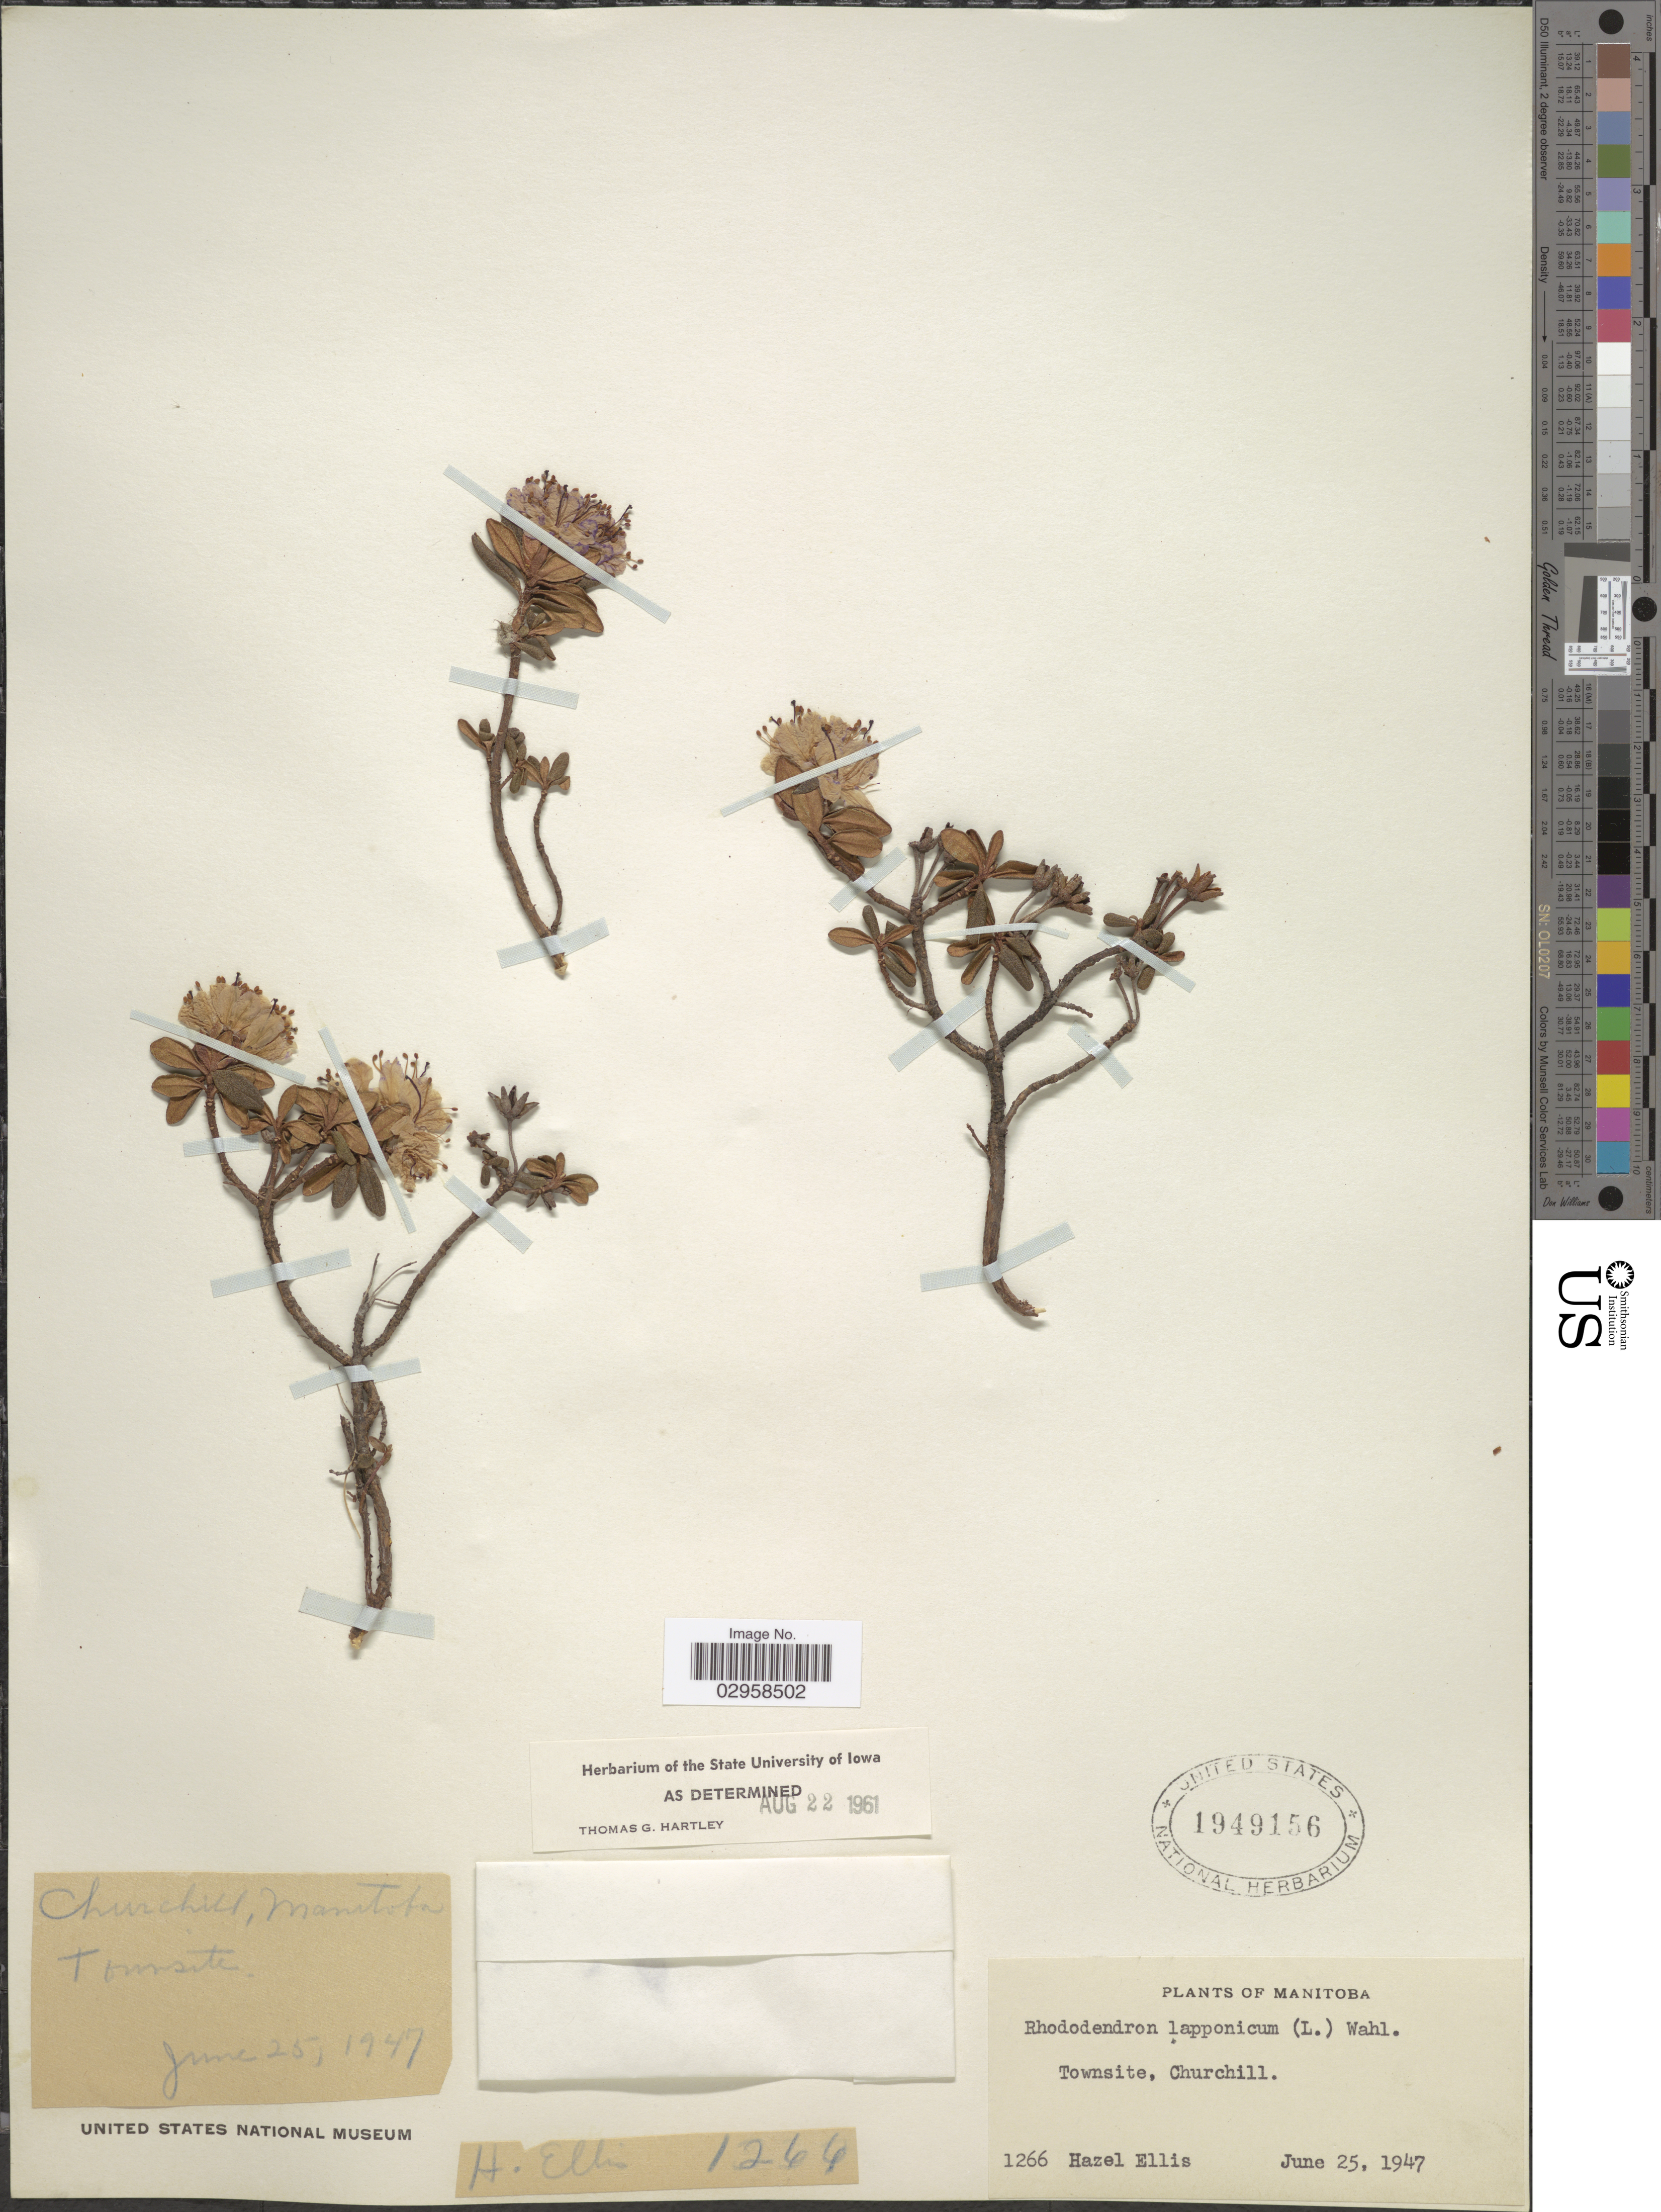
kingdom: Plantae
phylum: Tracheophyta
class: Magnoliopsida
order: Ericales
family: Ericaceae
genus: Rhododendron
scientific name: Rhododendron lapponicum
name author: (L.) Wahlenb.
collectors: H. Ellis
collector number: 1266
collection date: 1947-06-25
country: Canada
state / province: Manitoba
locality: Townsite, Churchill.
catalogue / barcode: US 1949156